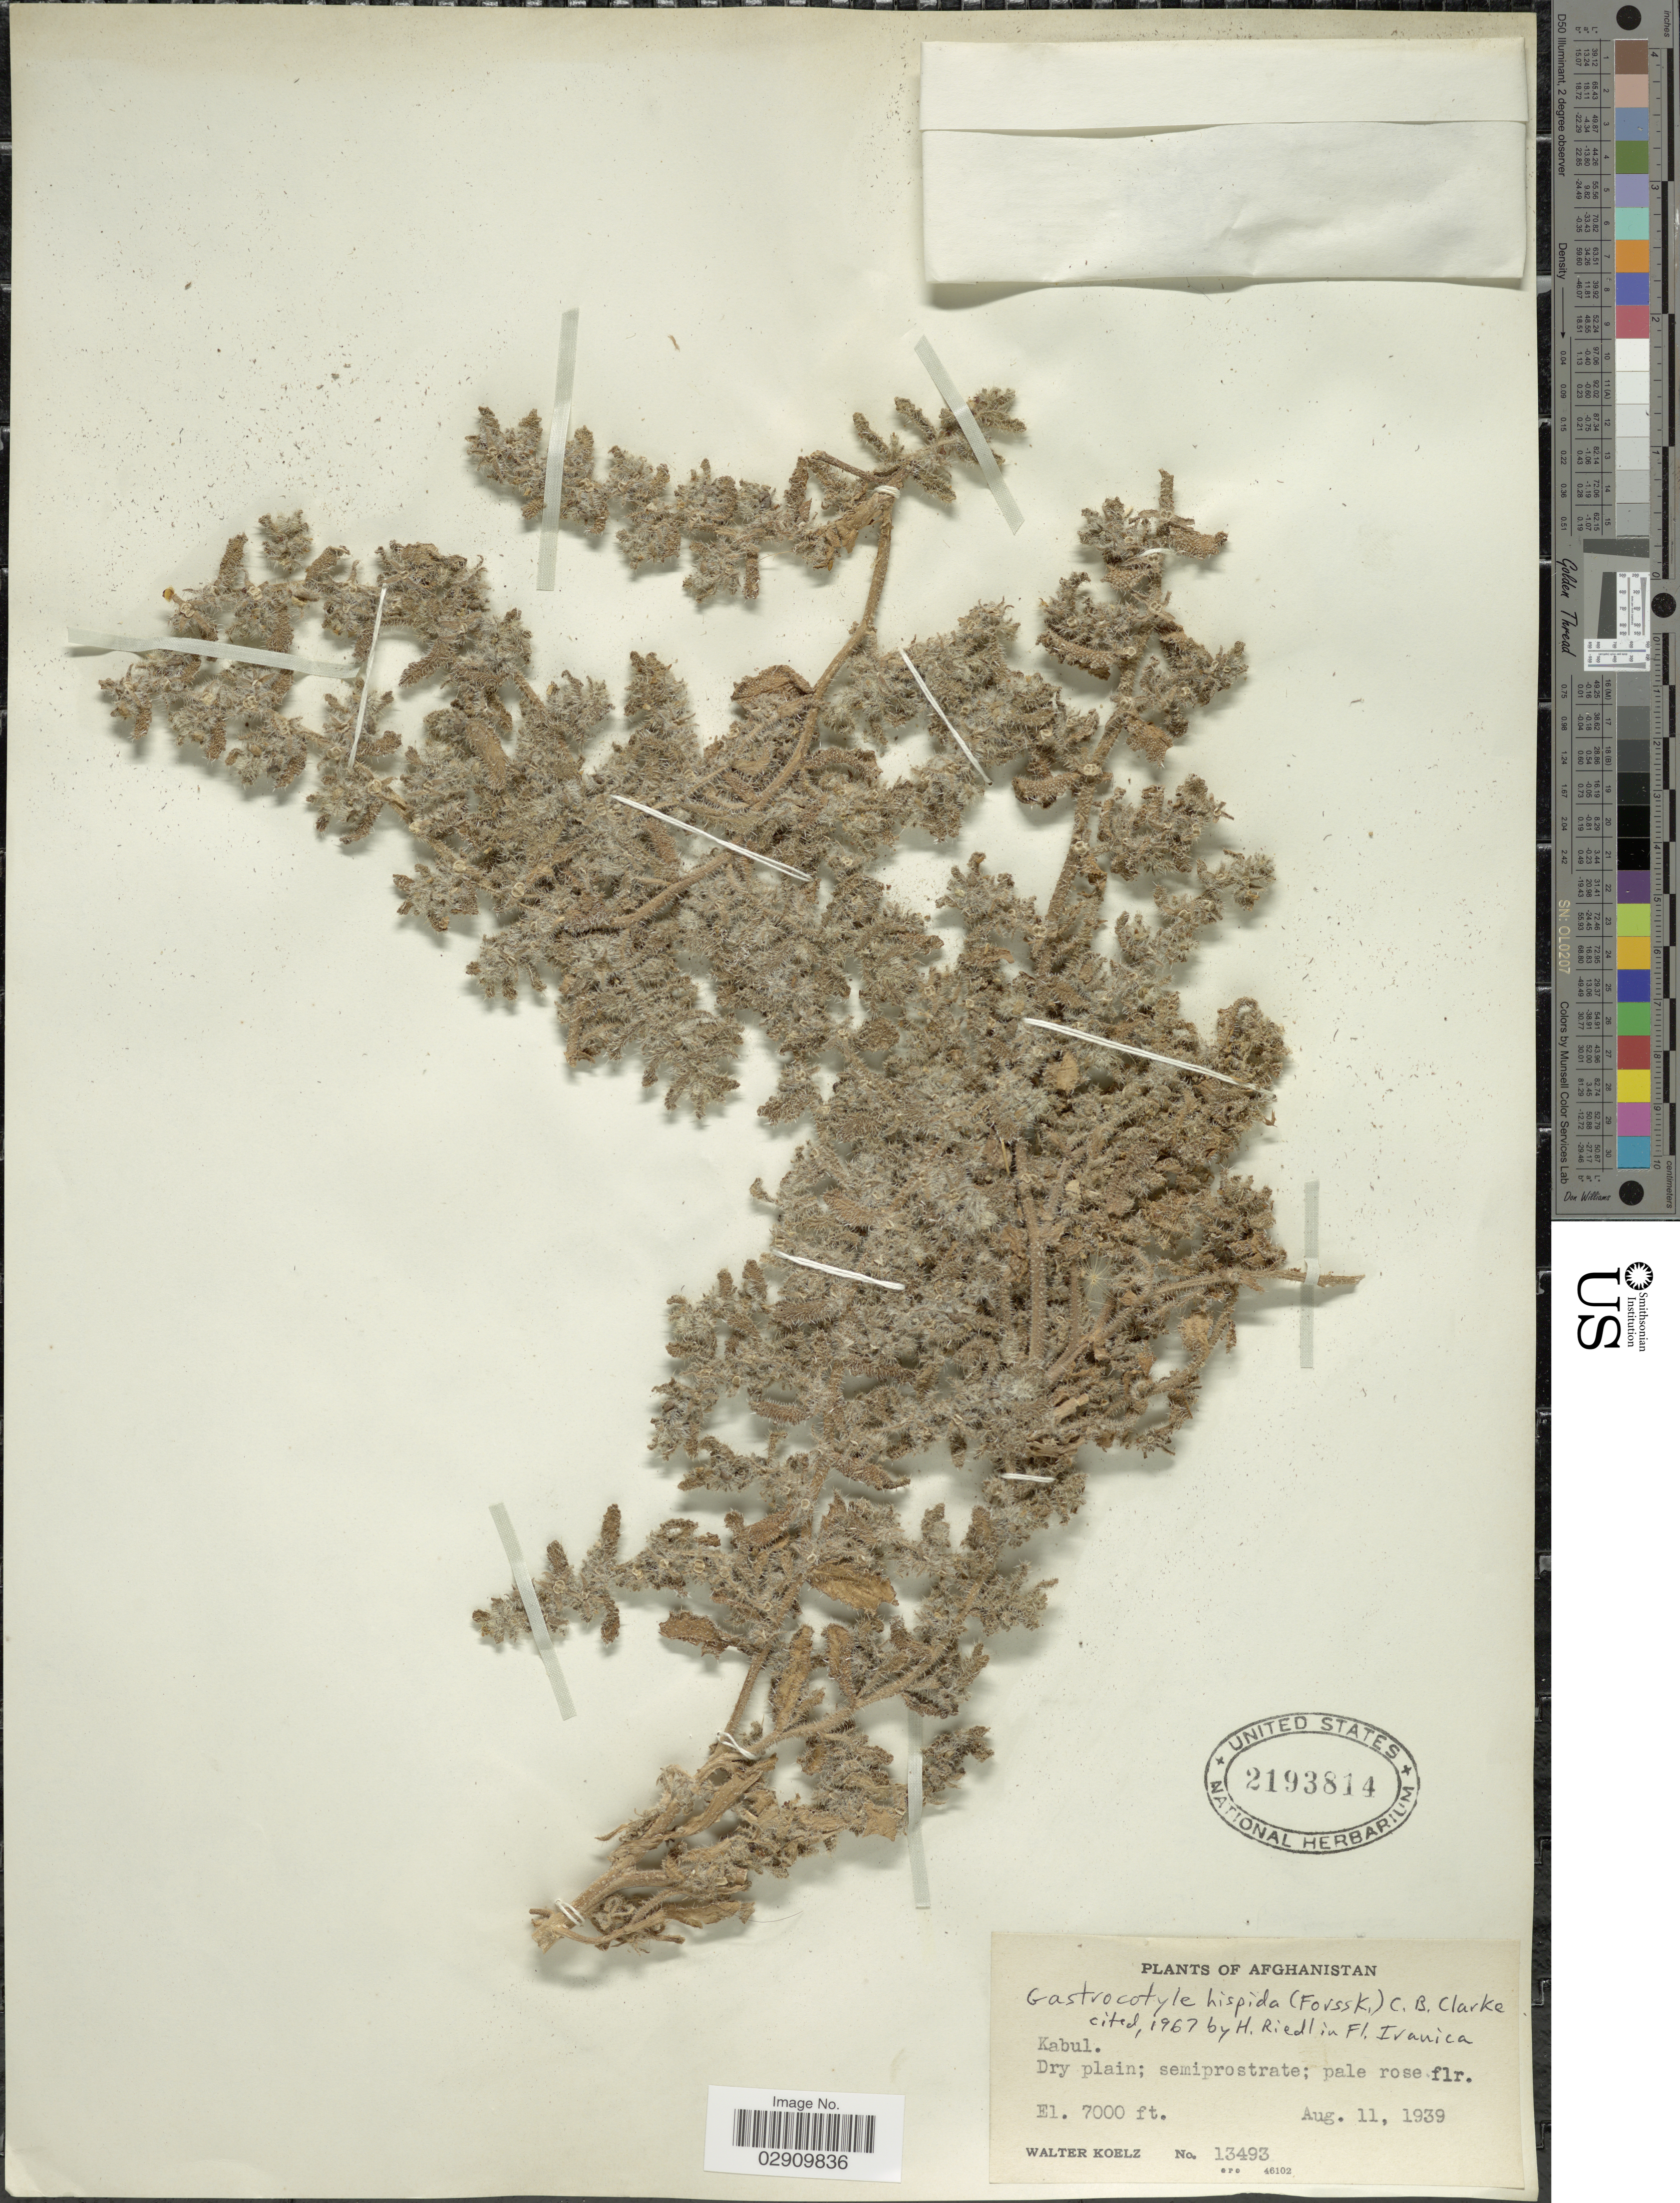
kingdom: Plantae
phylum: Tracheophyta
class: Magnoliopsida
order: Boraginales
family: Boraginaceae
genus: Gastrocotyle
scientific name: Gastrocotyle hispida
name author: (Forssk.) Bunge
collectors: W. N. Koelz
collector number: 13493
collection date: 1939-08-11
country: Afghanistan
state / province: Kabul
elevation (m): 2134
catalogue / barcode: US 2193814